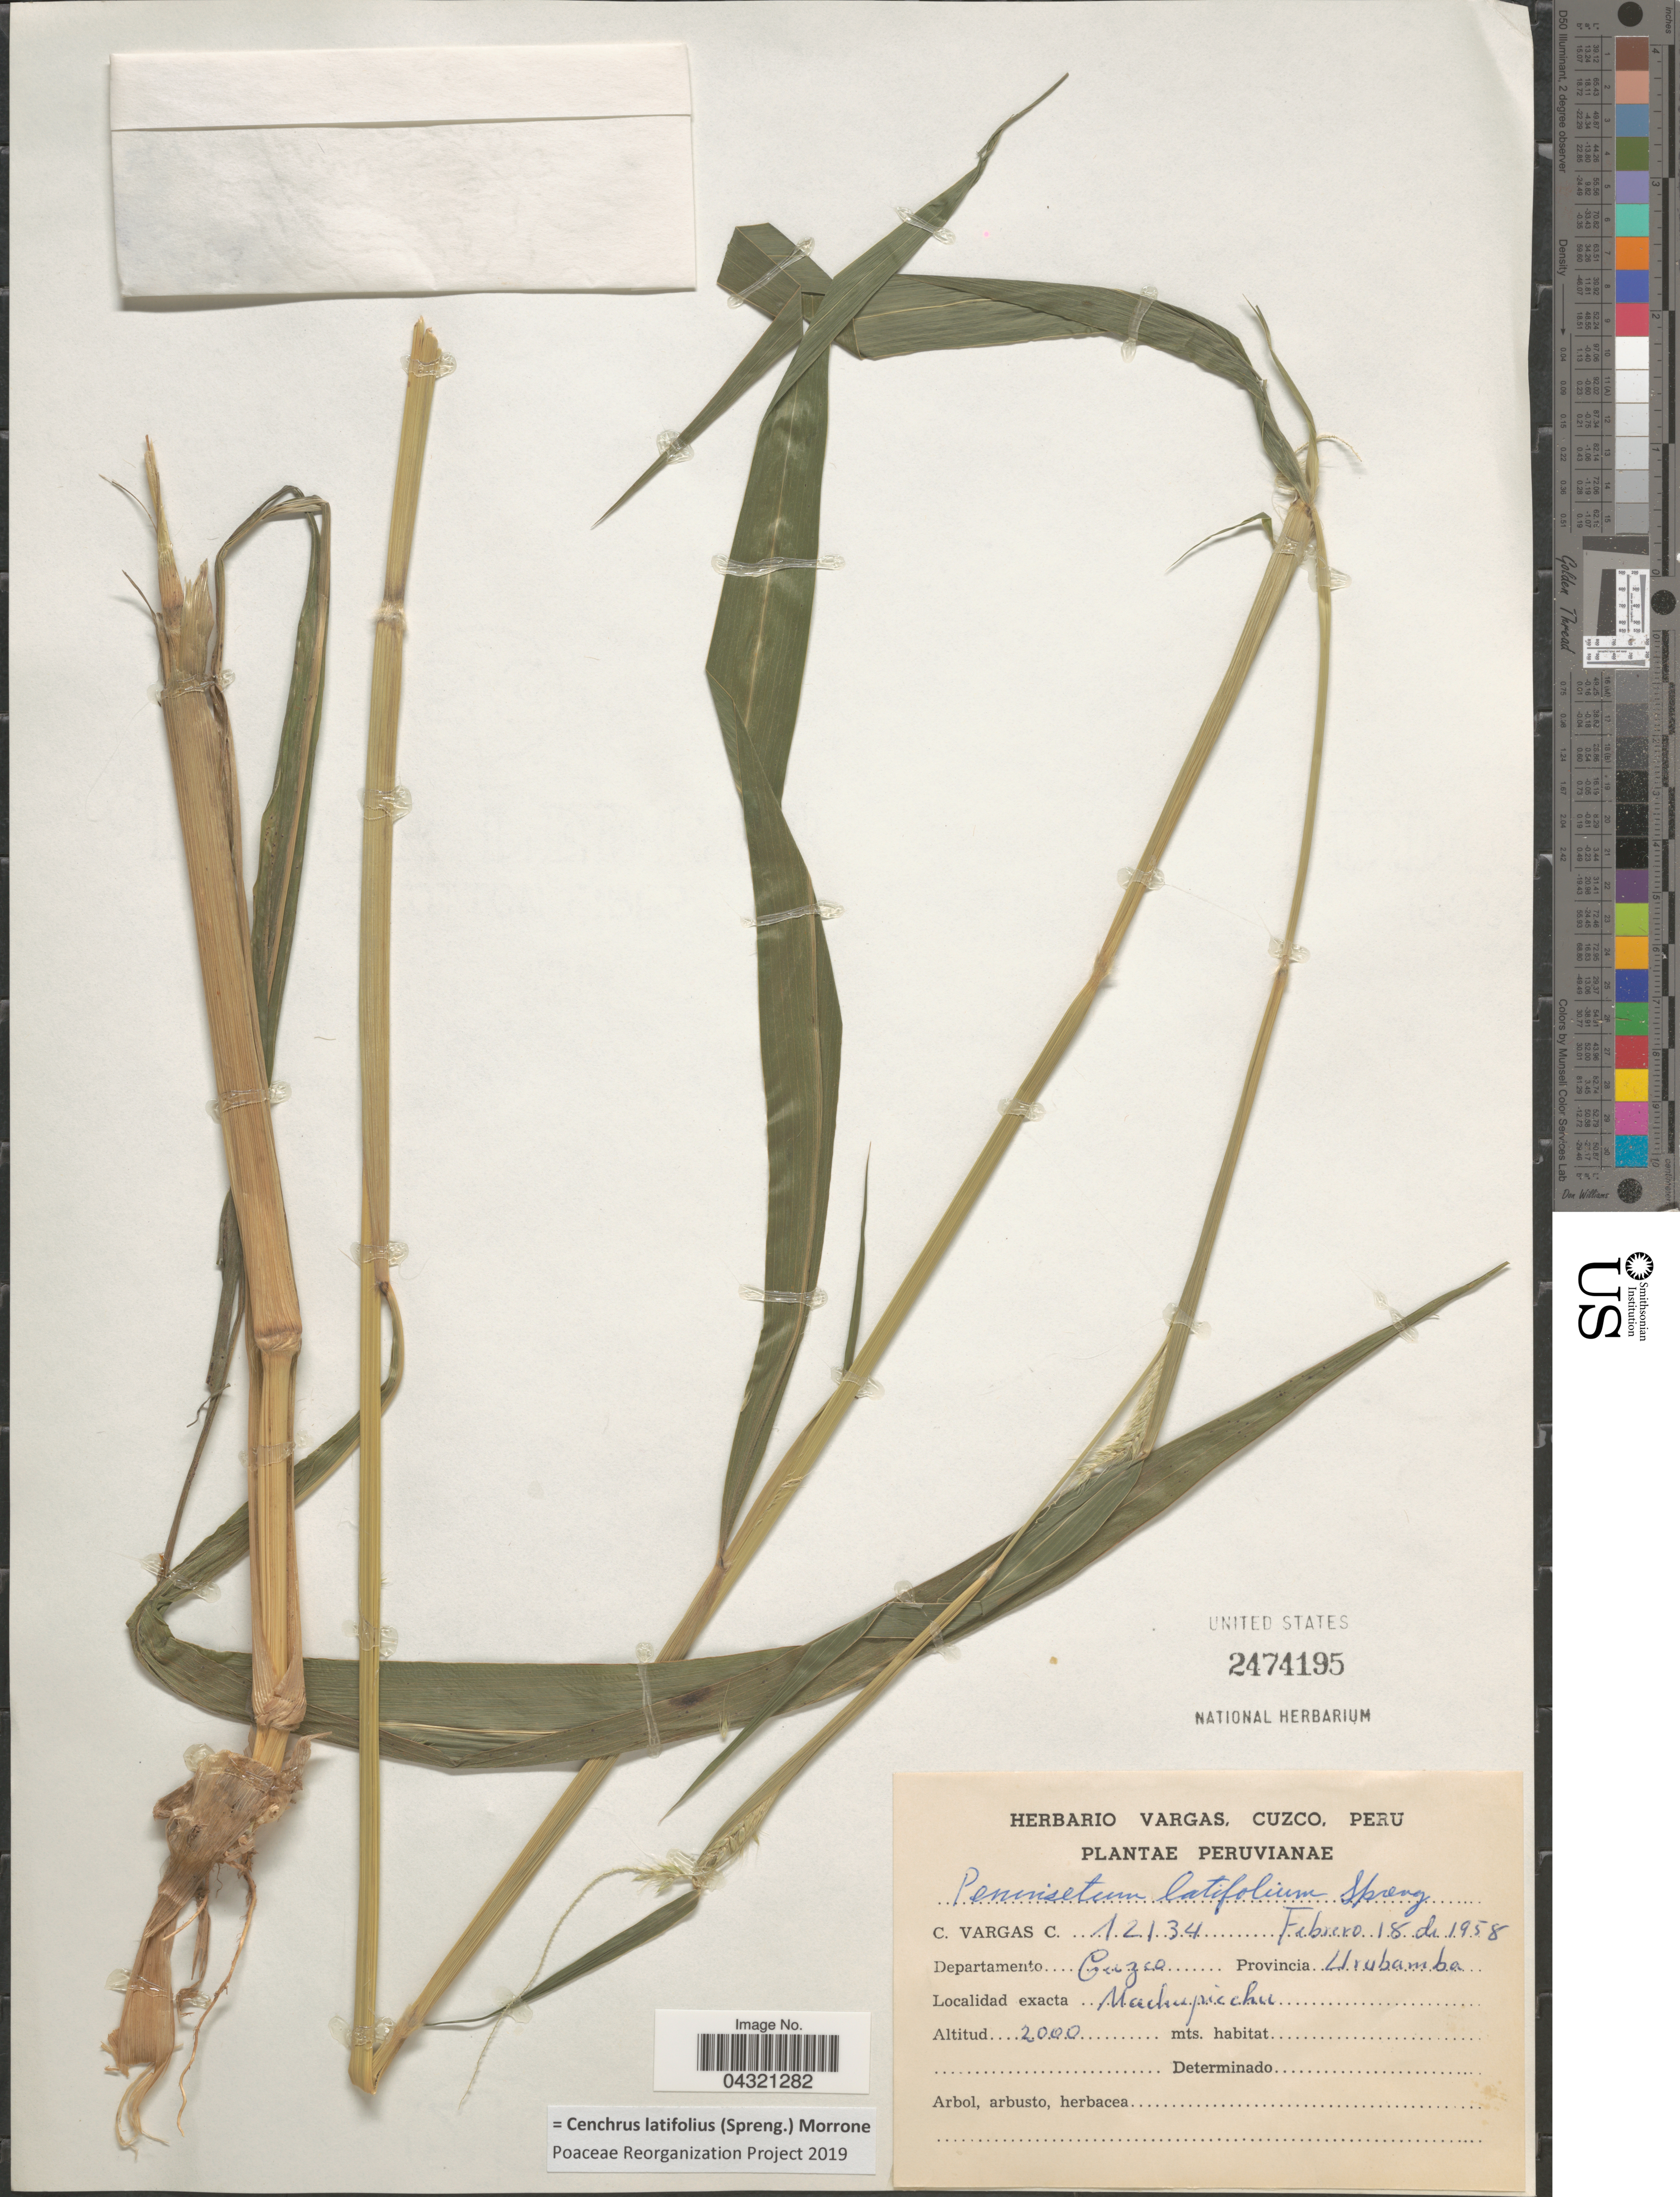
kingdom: Plantae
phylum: Tracheophyta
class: Liliopsida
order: Poales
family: Poaceae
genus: Cenchrus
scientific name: Cenchrus latifolius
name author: (Spreng.) Morrone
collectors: C. Vargas Calderón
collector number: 12134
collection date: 1958-02-18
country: Peru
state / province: Cusco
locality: Departamento Cuzco. Provincia Urubamba. Machupicchu.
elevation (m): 2000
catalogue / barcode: US 2474195